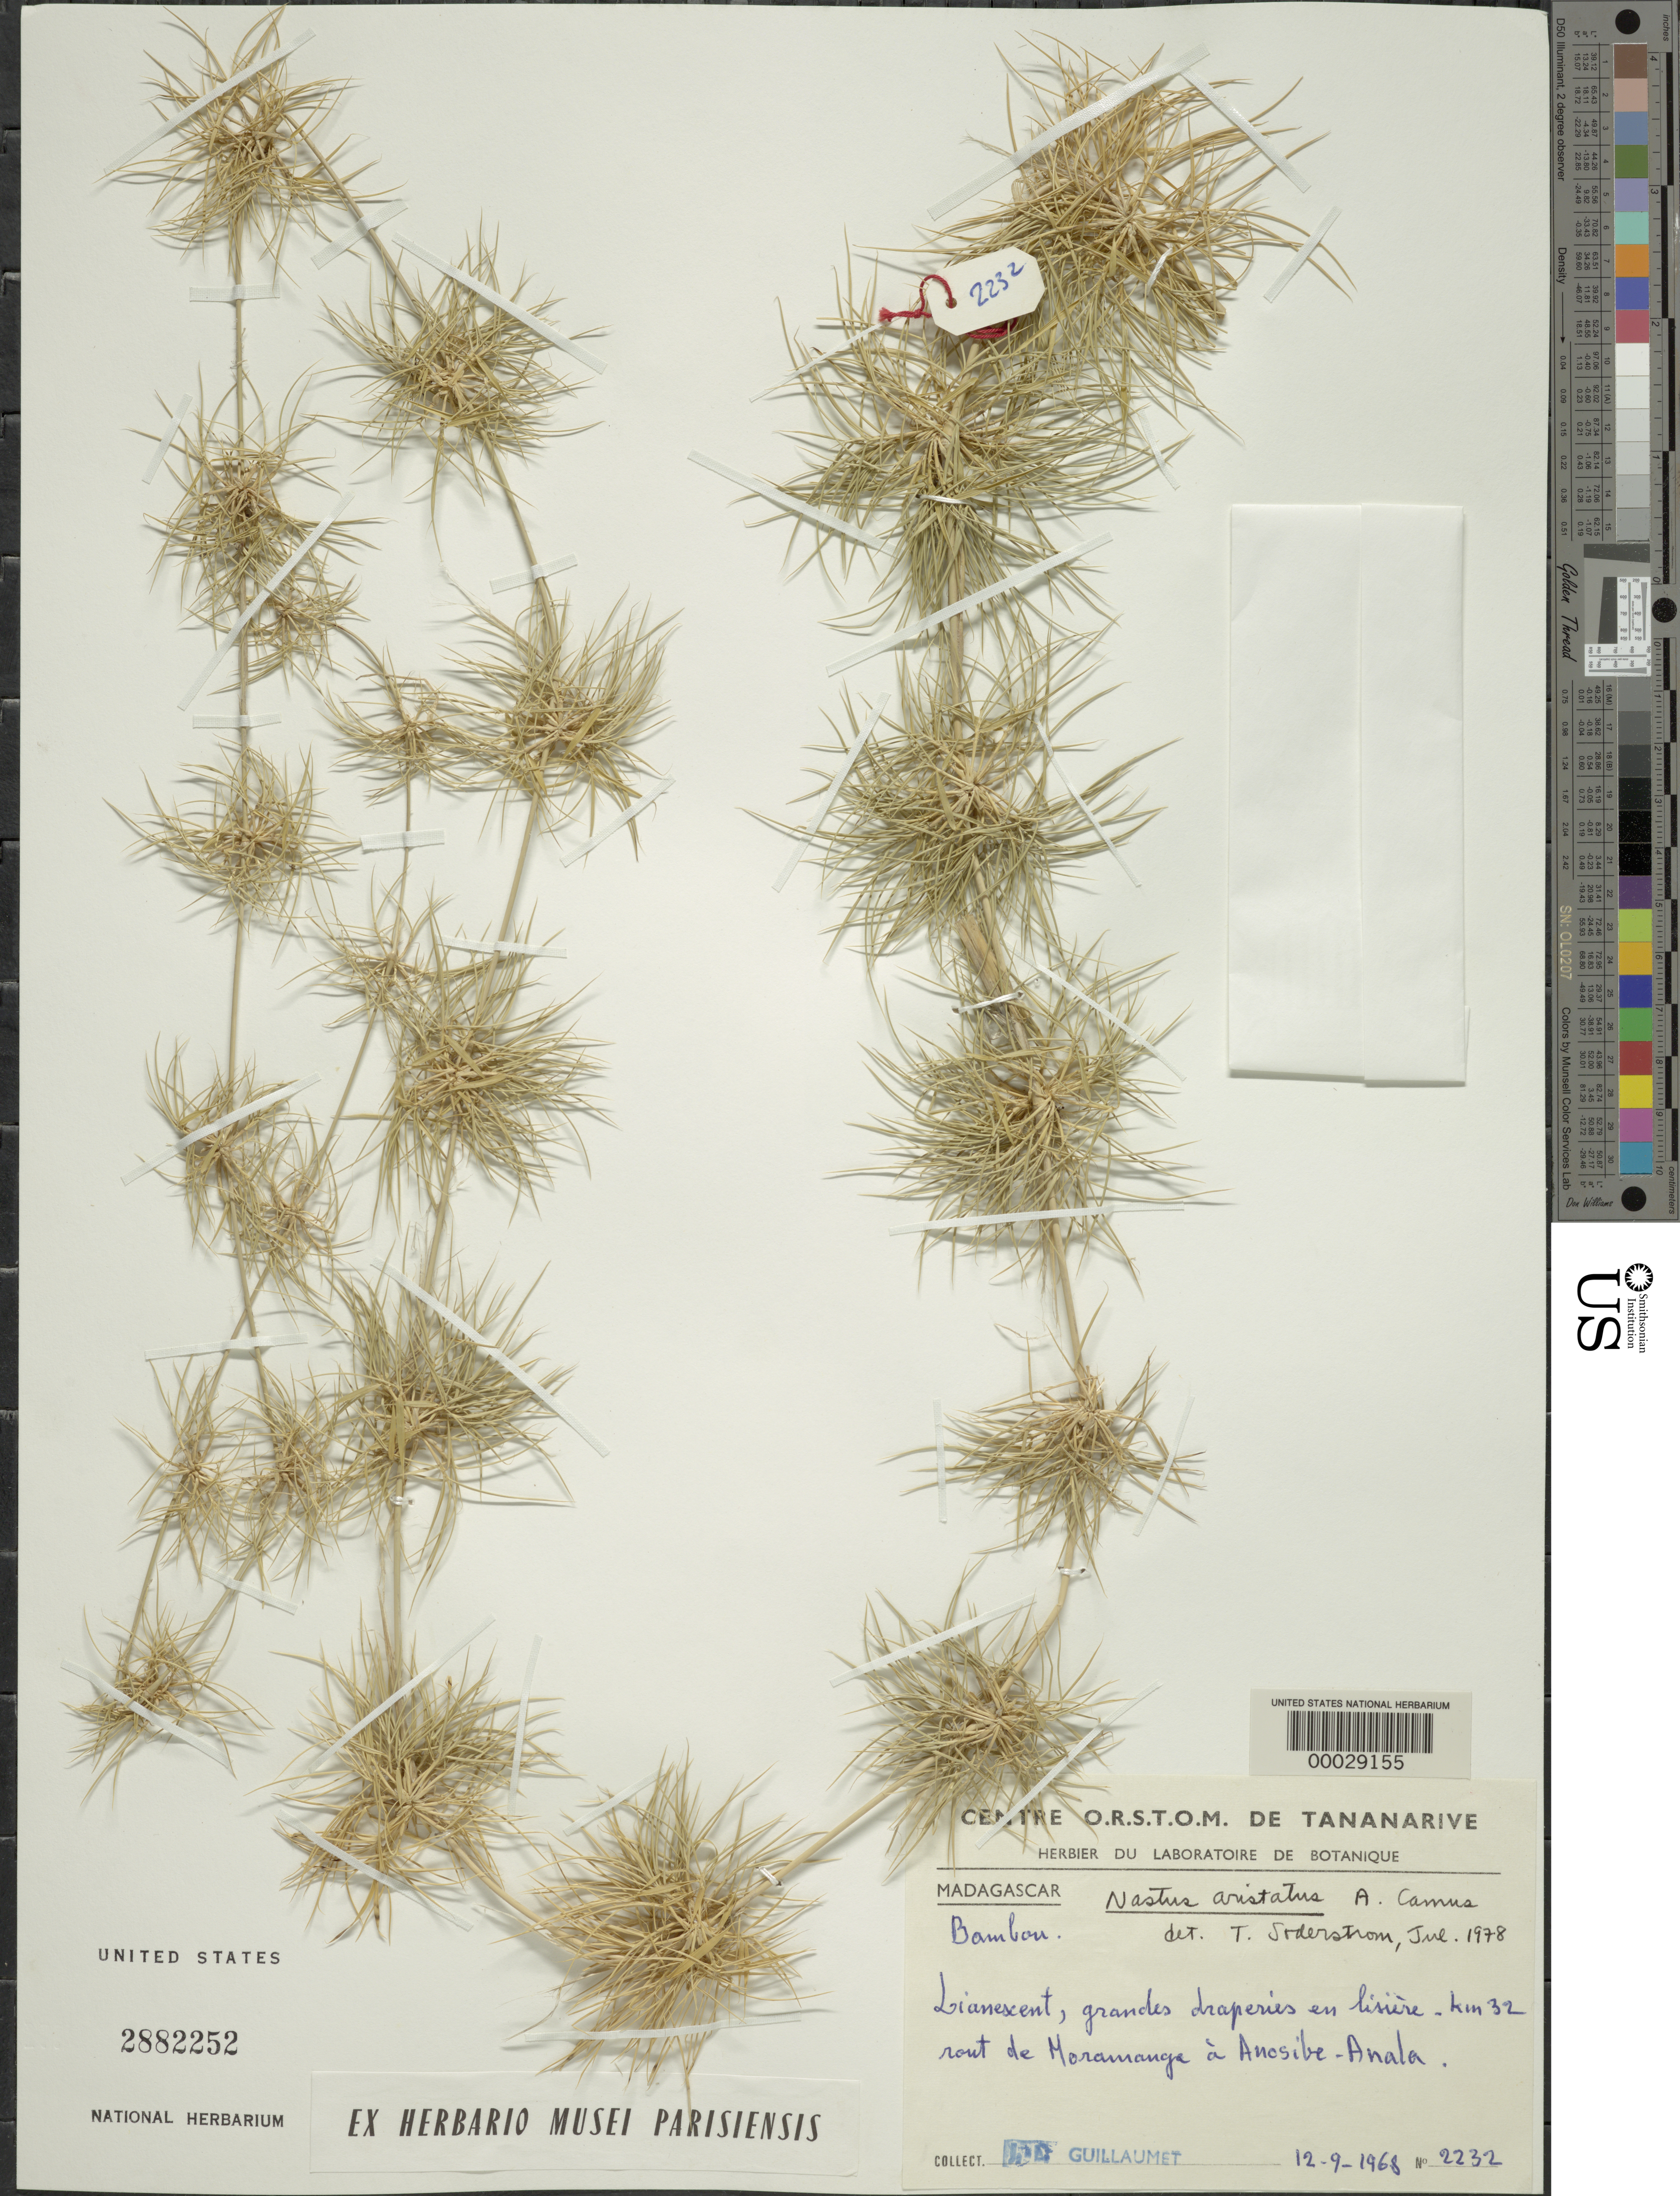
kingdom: Plantae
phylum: Tracheophyta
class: Liliopsida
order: Poales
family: Poaceae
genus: Nastus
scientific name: Nastus aristatus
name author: A. Camus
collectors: J. Guillaumet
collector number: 2232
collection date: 1968-09-12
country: Madagascar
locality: Km 32 rout de Moramanga à Anosibe-Anala.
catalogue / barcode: US 2882252